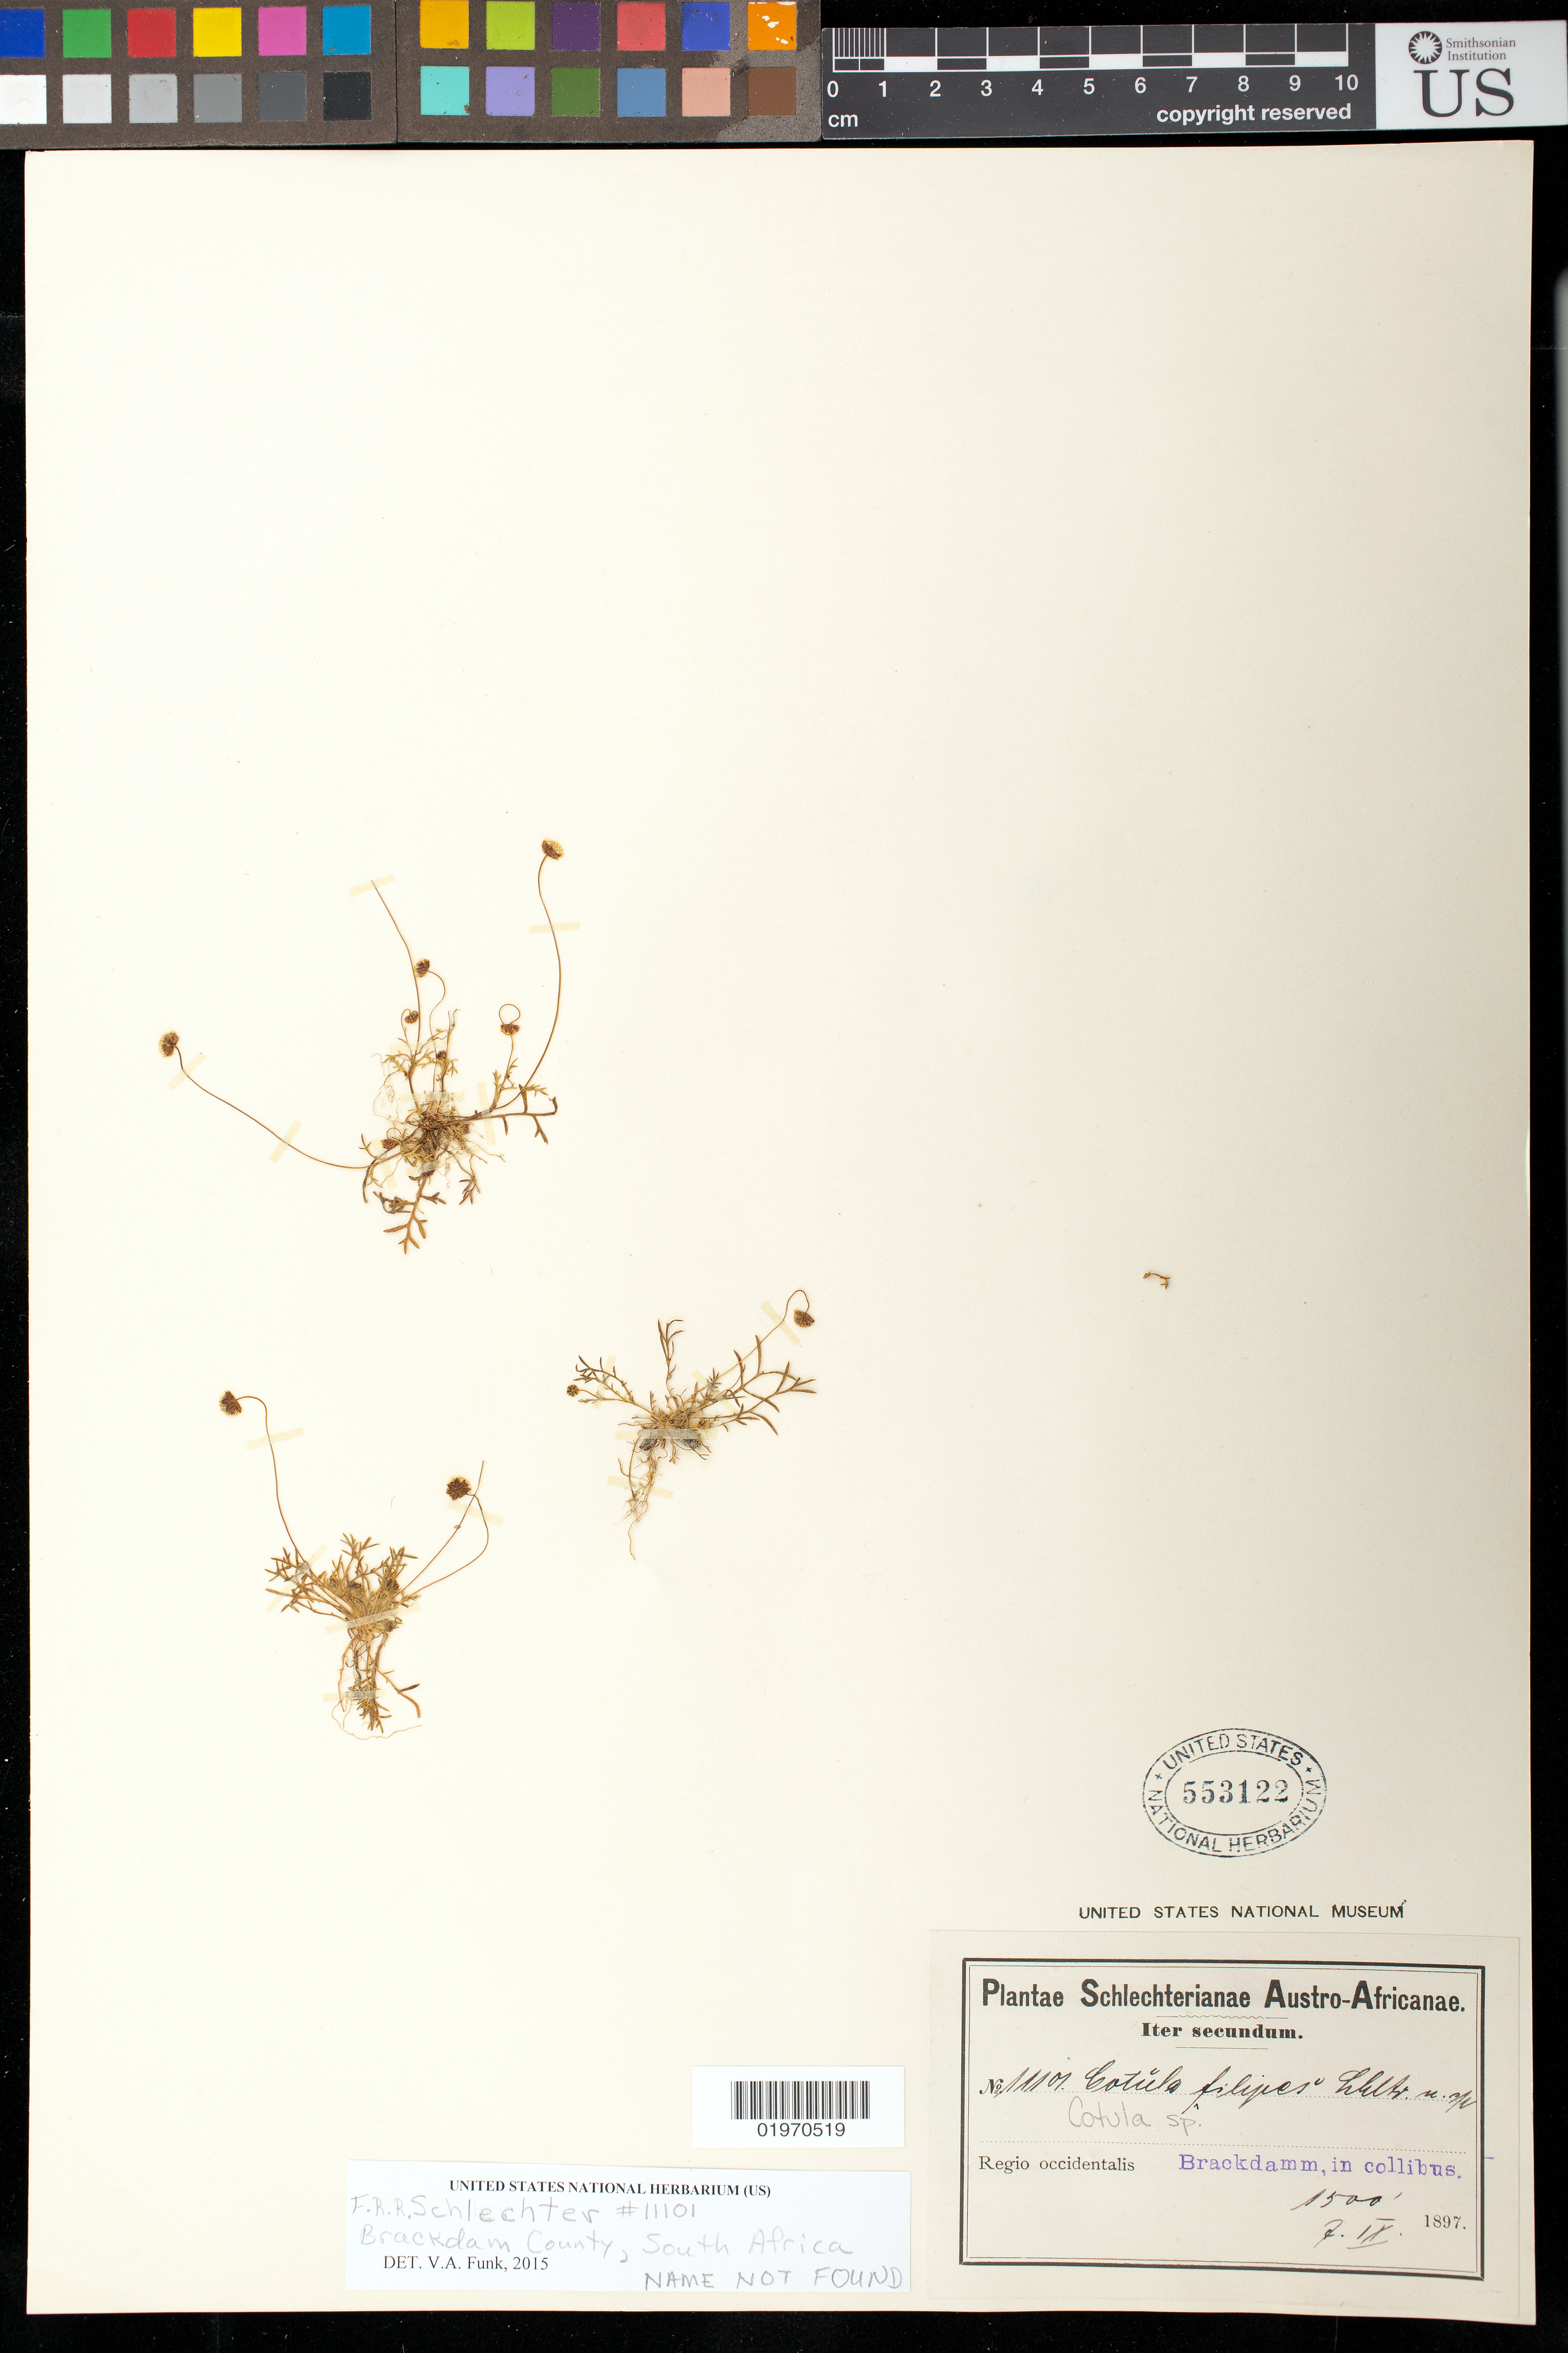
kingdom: Plantae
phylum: Tracheophyta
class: Magnoliopsida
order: Asterales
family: Asteraceae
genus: Cotula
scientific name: Cotula sp.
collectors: Schlechter, --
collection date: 1897-09-07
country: South Africa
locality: Regio occidentalis. Brackdamm, in collibus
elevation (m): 457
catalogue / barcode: US 553122